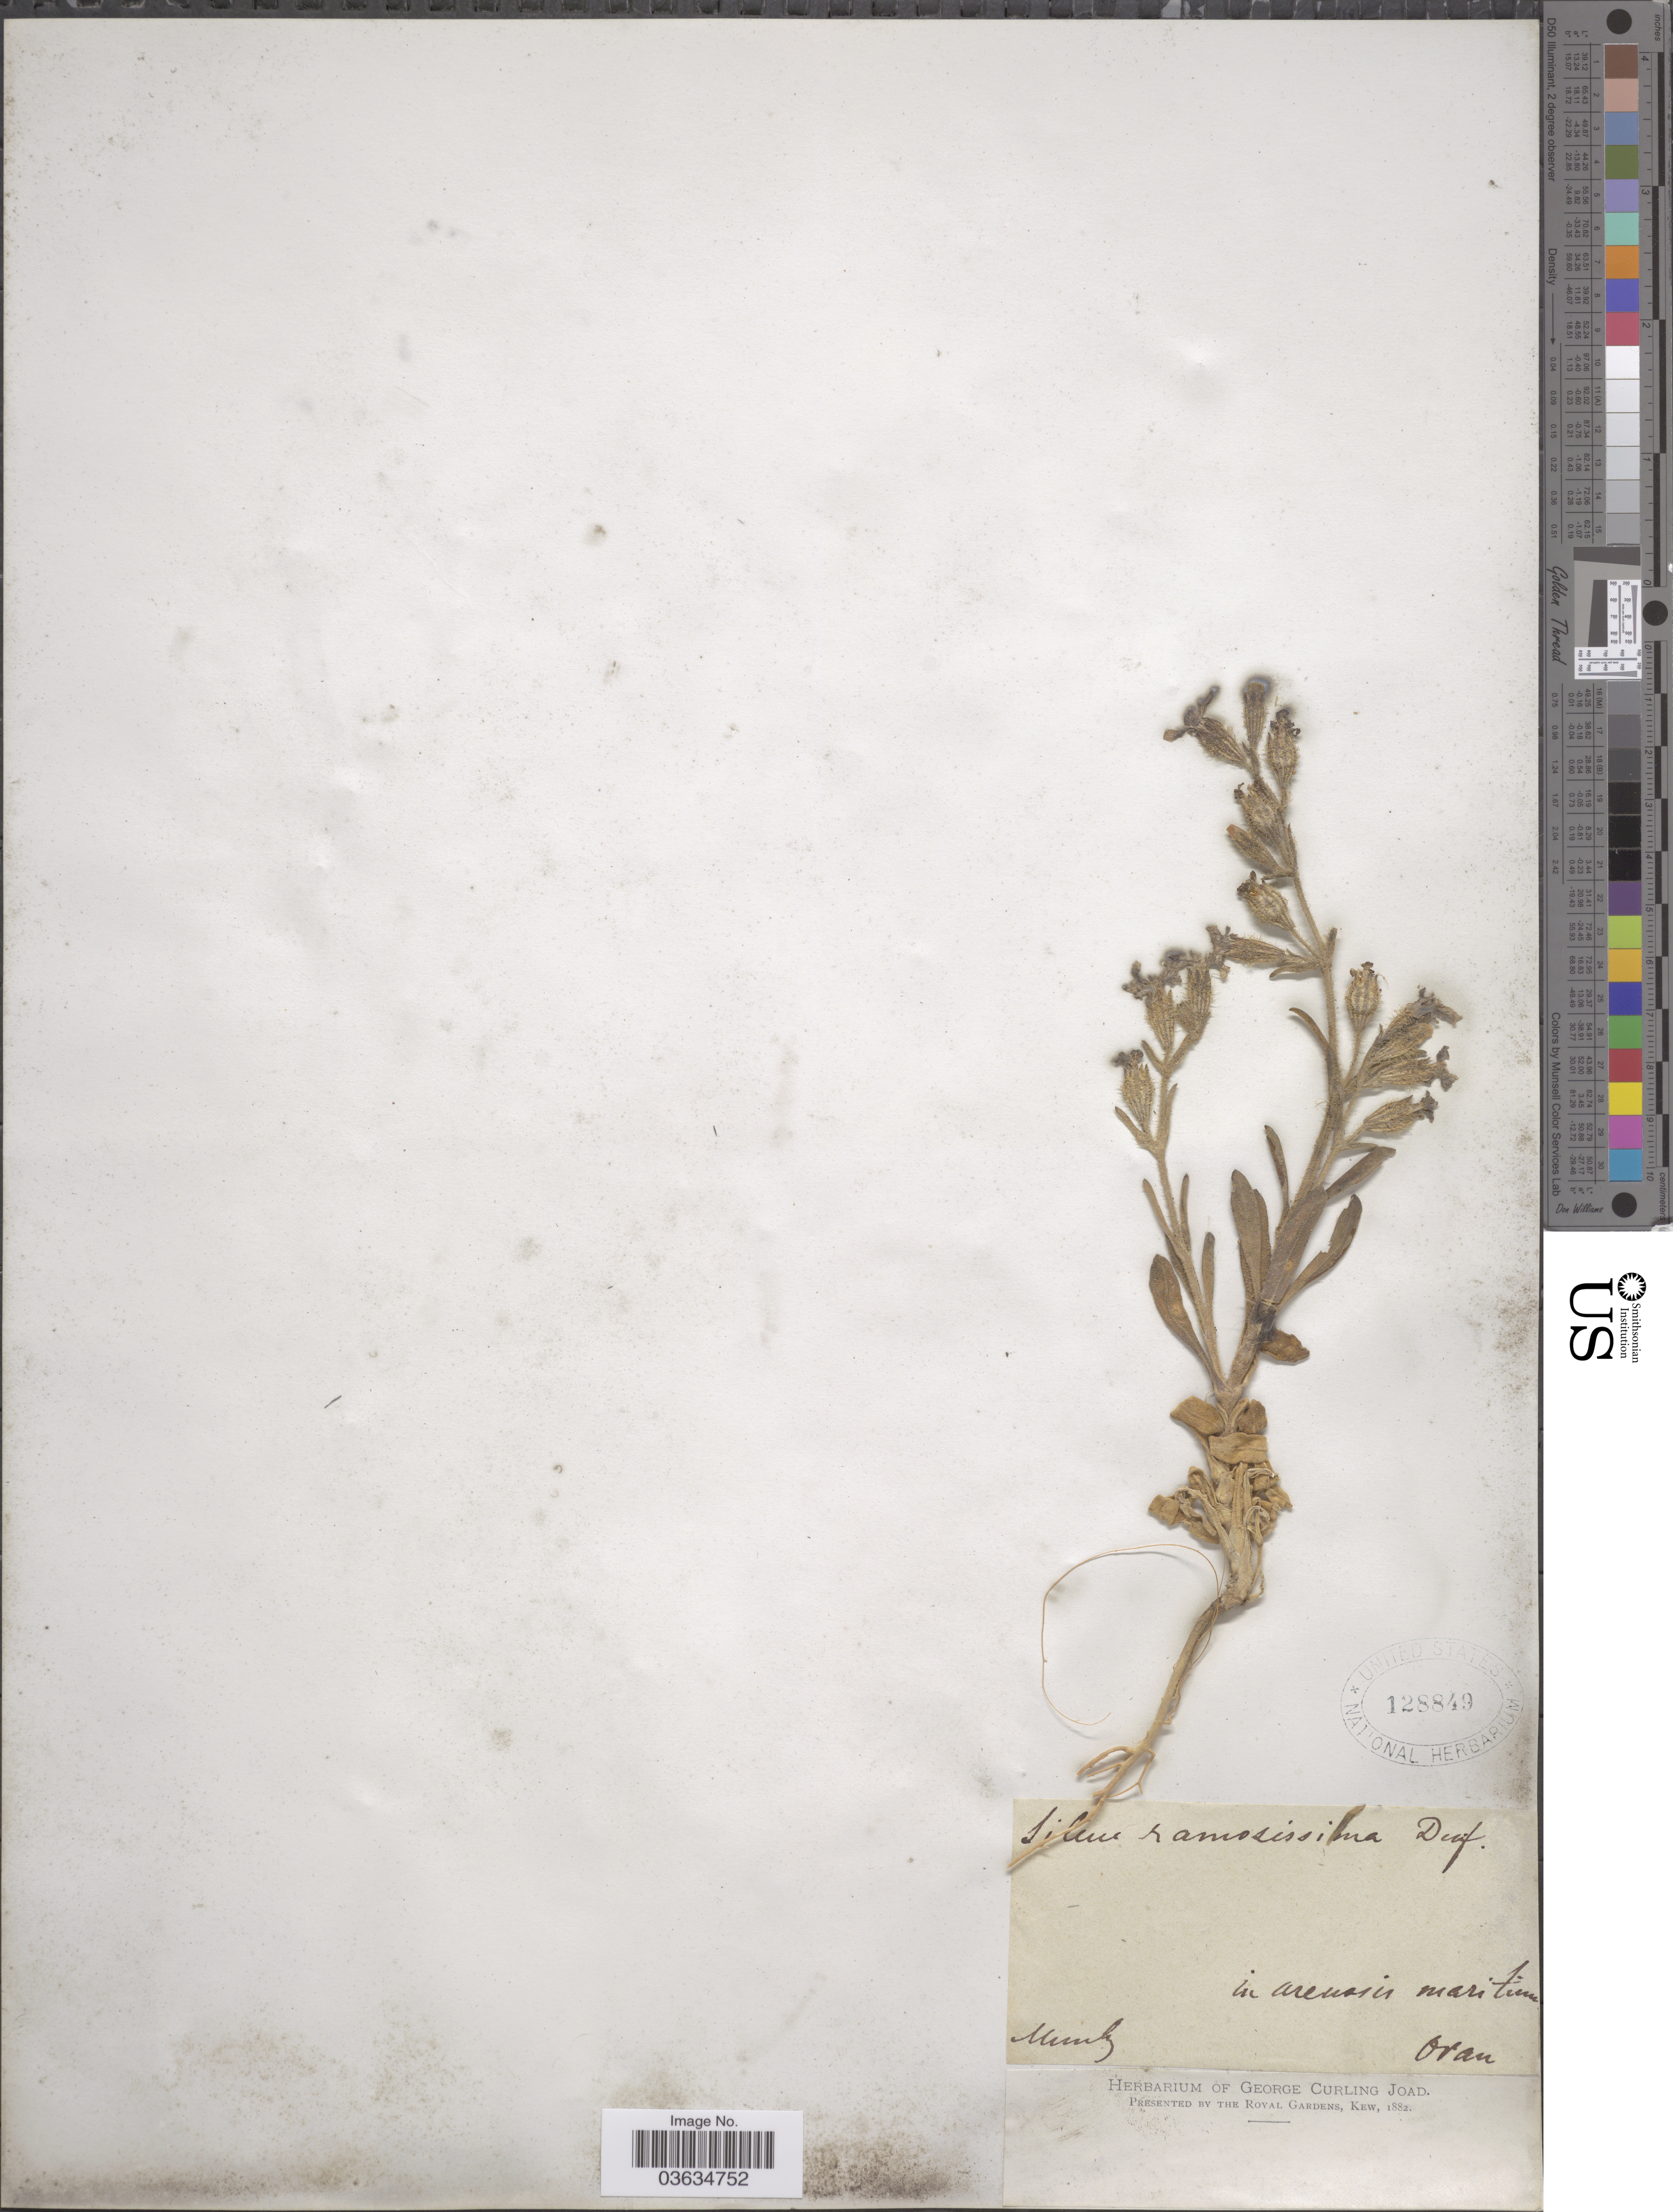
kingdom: Plantae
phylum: Tracheophyta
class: Magnoliopsida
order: Caryophyllales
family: Caryophyllaceae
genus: Silene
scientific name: Silene ramosissima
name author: Desf.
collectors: Muntz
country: Algeria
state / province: Oran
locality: In arenosis maritimis.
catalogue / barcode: US 128849